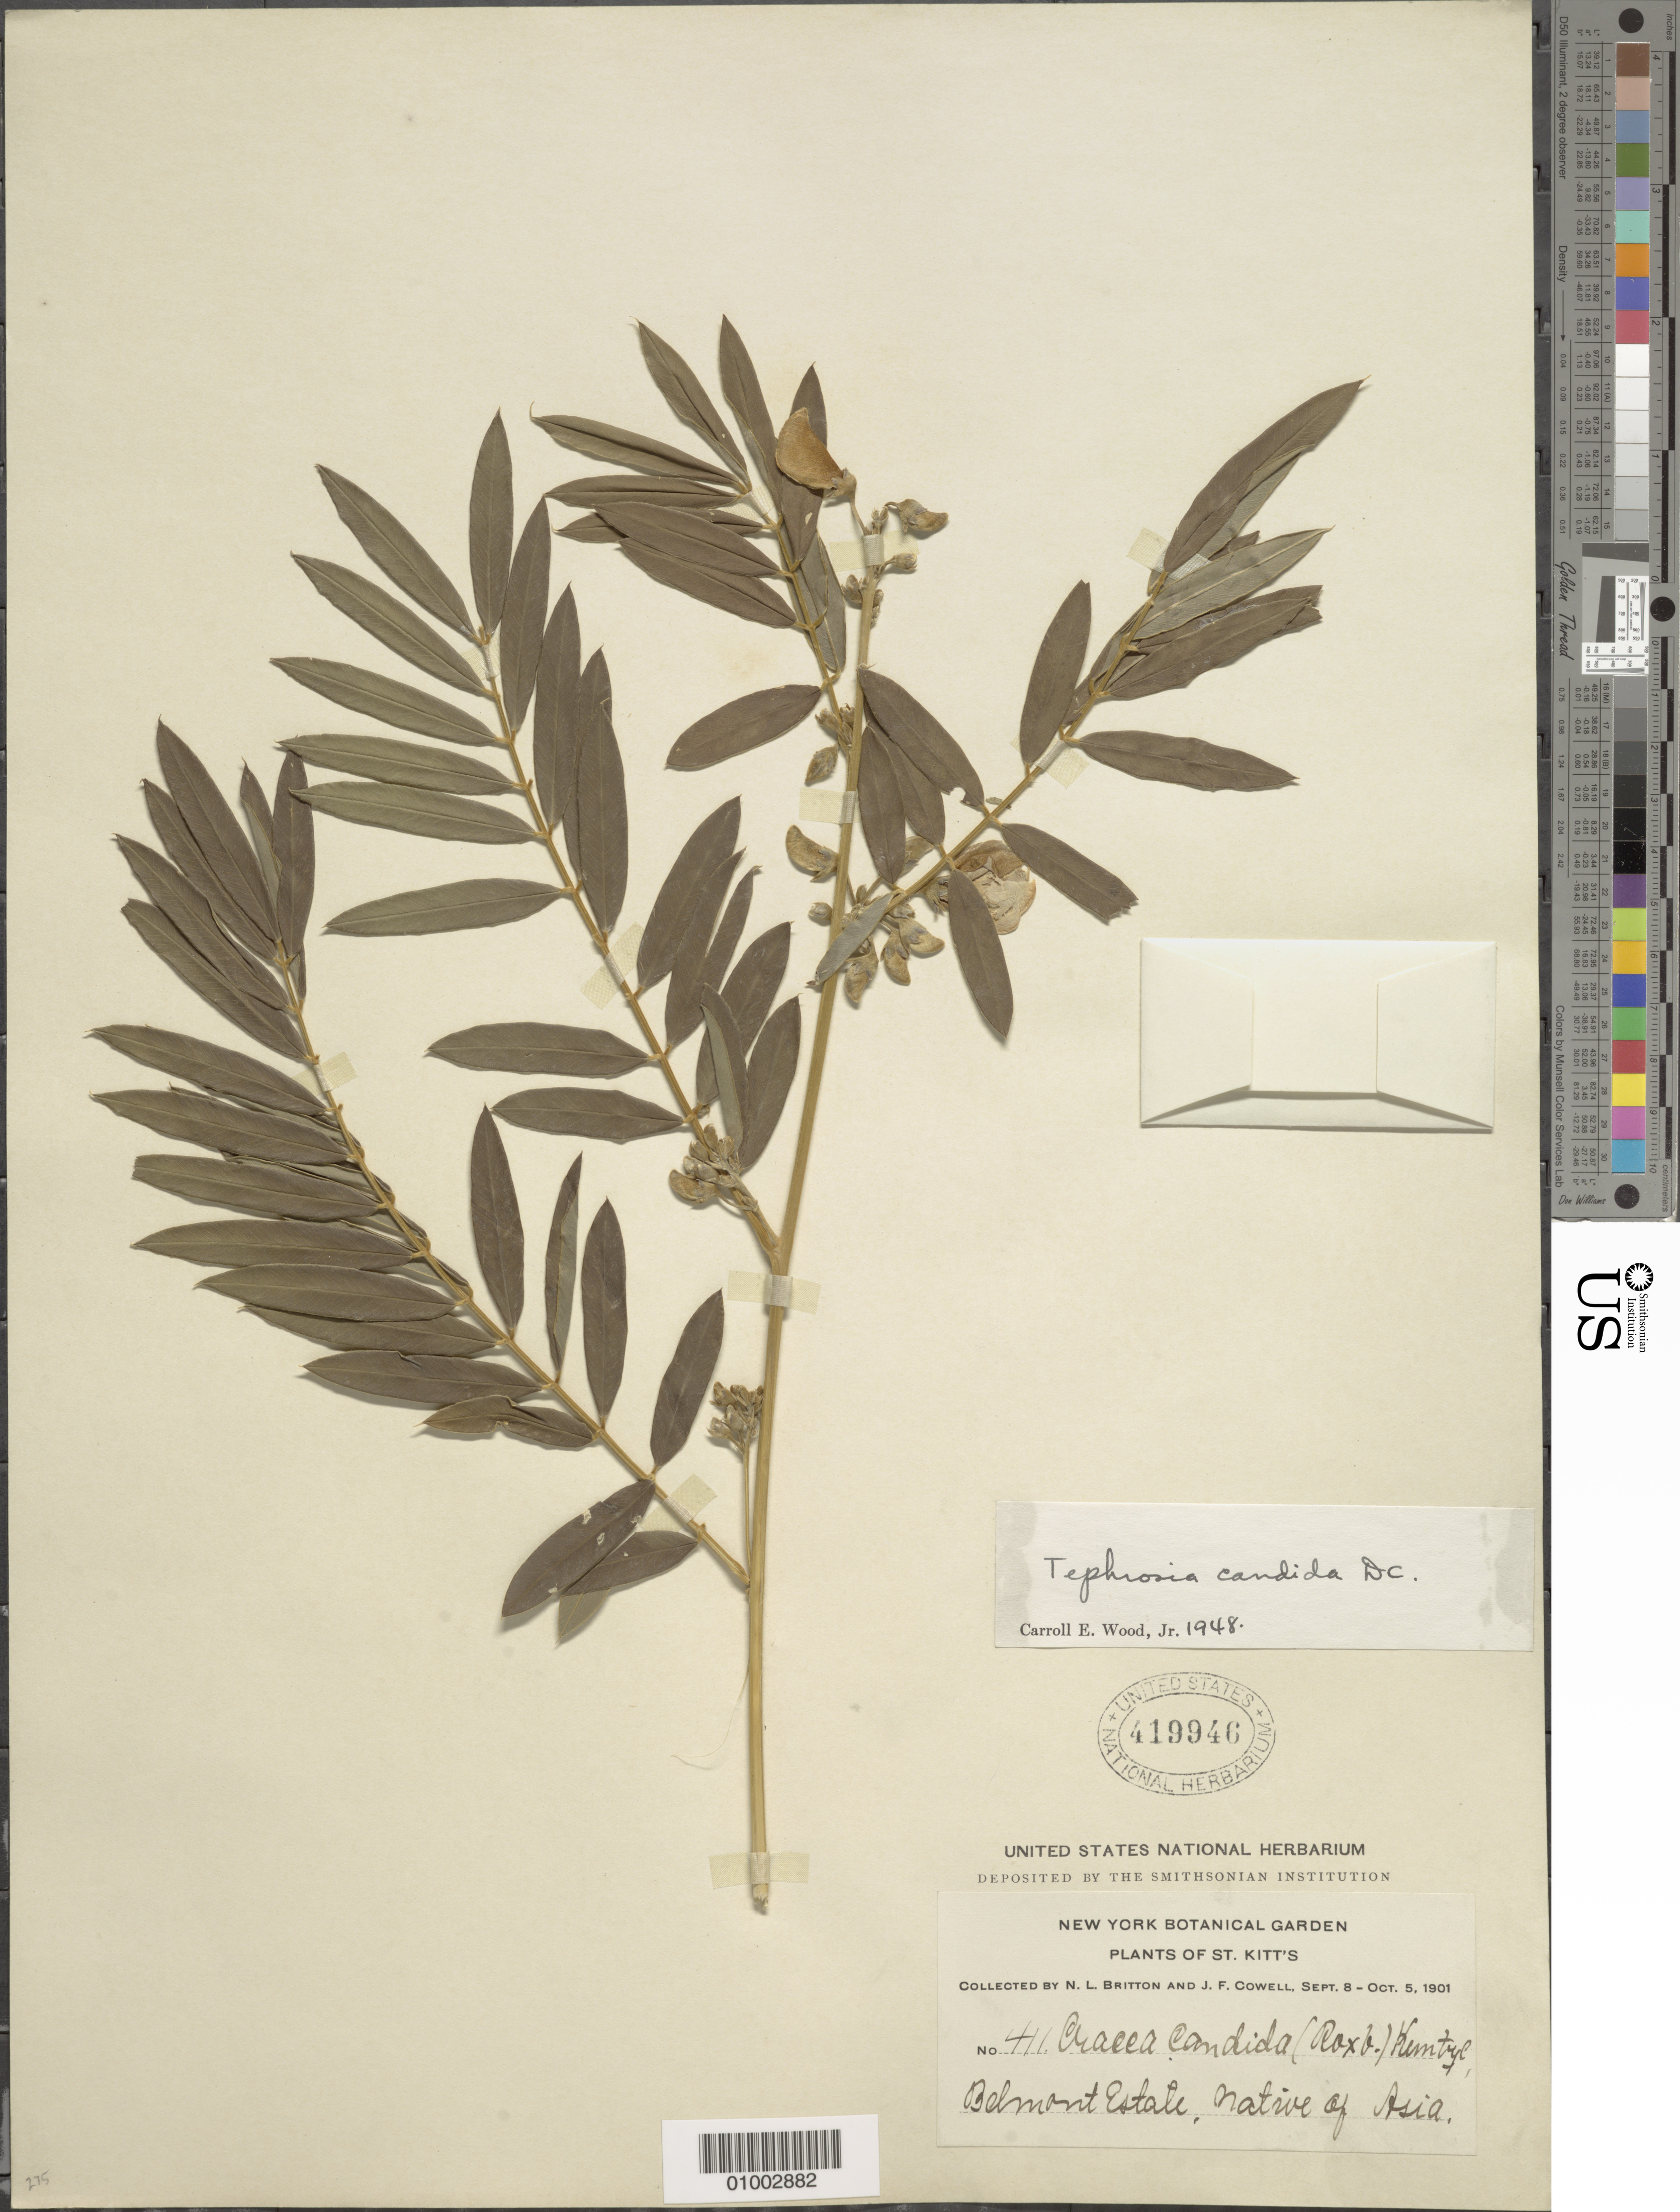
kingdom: Plantae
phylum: Tracheophyta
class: Magnoliopsida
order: Fabales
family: Fabaceae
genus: Tephrosia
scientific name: Tephrosia candida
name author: DC.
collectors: N. Britton & J. F. Cowell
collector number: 411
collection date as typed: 08 Sep 1901 to 05 Oct 1901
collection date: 1901-09-08/1901-10-05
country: St. Christopher-Nevis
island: St. Christopher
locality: Belmont Estate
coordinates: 0 N, 0 E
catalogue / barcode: US 419946